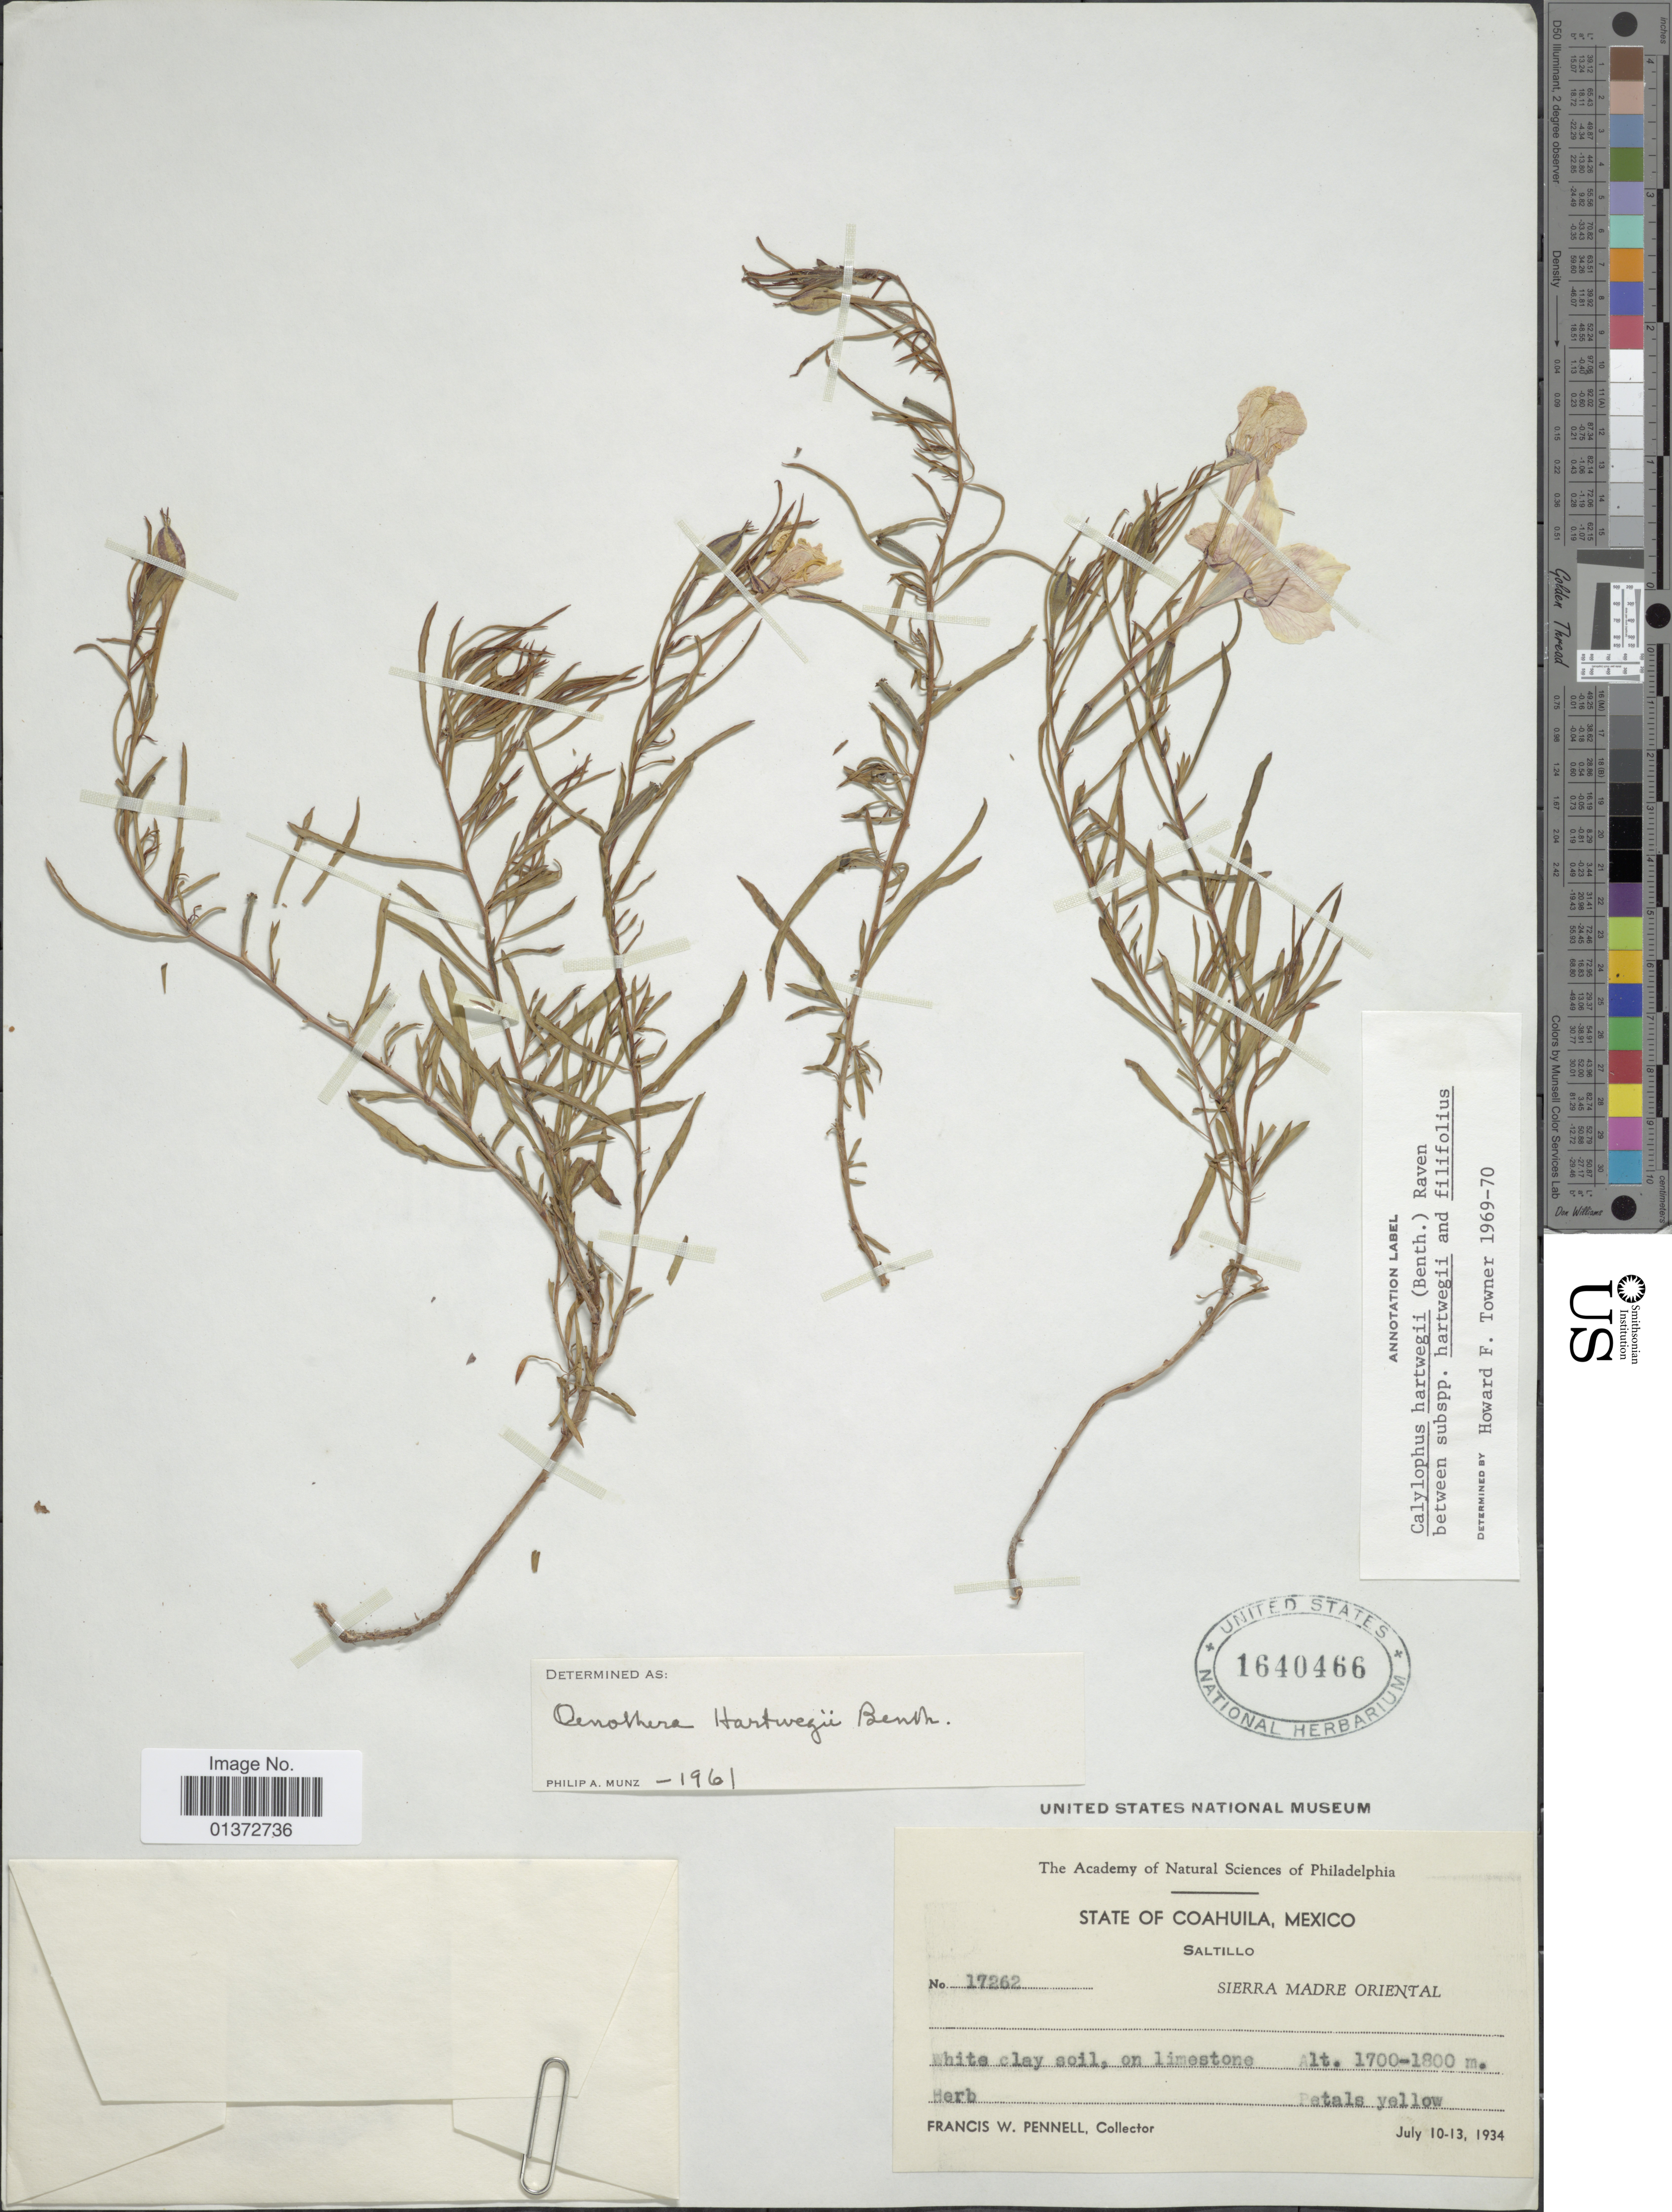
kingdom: Plantae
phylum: Tracheophyta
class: Magnoliopsida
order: Myrtales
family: Onagraceae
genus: Oenothera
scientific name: Oenothera hartwegii subsp. filifolia x O. hartwegii subsp. pubescens (A. Gray) W.L. Wagner & Hoch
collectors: F. W. Pennell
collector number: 17262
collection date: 1934-07-10/1934-07-13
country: Mexico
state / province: Coahuila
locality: Saltillo, Sierra Madre oriental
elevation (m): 1700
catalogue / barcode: US 1640466